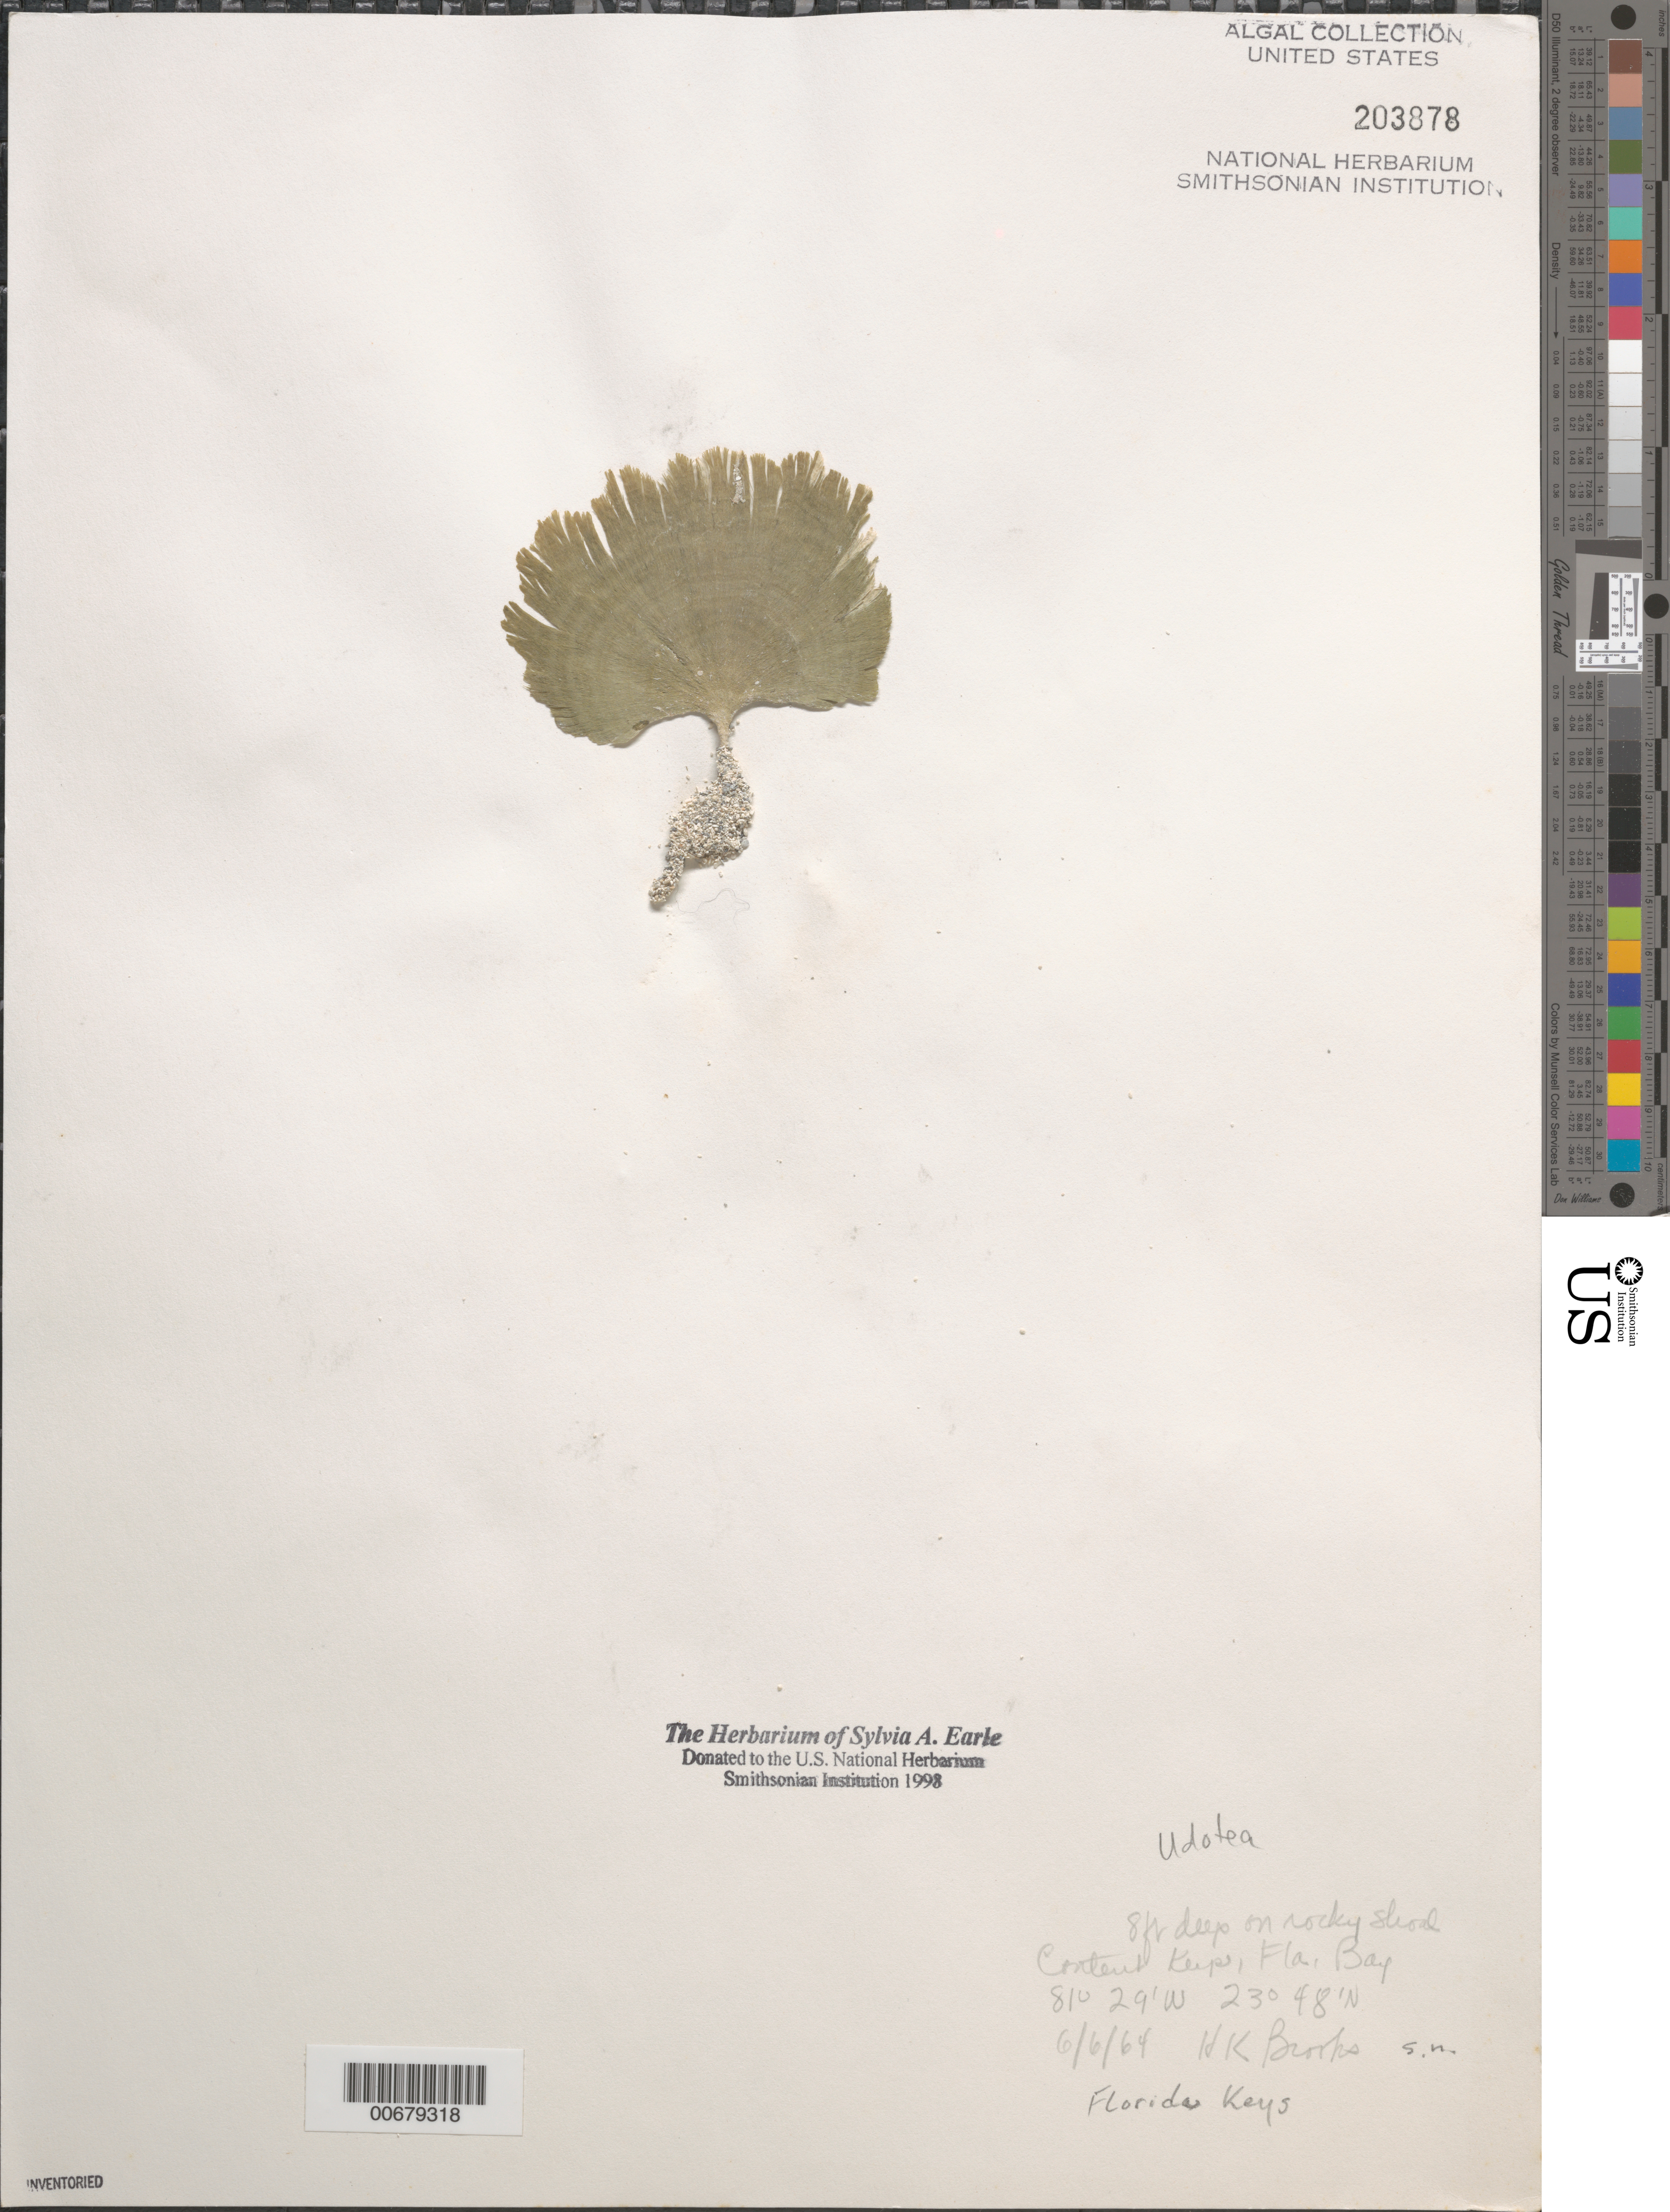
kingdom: Plantae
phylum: Chlorophyta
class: Ulvophyceae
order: Bryopsidales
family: Udoteaceae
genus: Udotea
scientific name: Udotea sp.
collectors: H. Brooks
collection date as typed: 06 Jun 1964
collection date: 1964-06-06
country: United States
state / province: Florida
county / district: Monroe County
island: Content Keys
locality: Florida Bay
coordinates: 23 48' N, 81 29' W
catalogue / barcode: US 203878